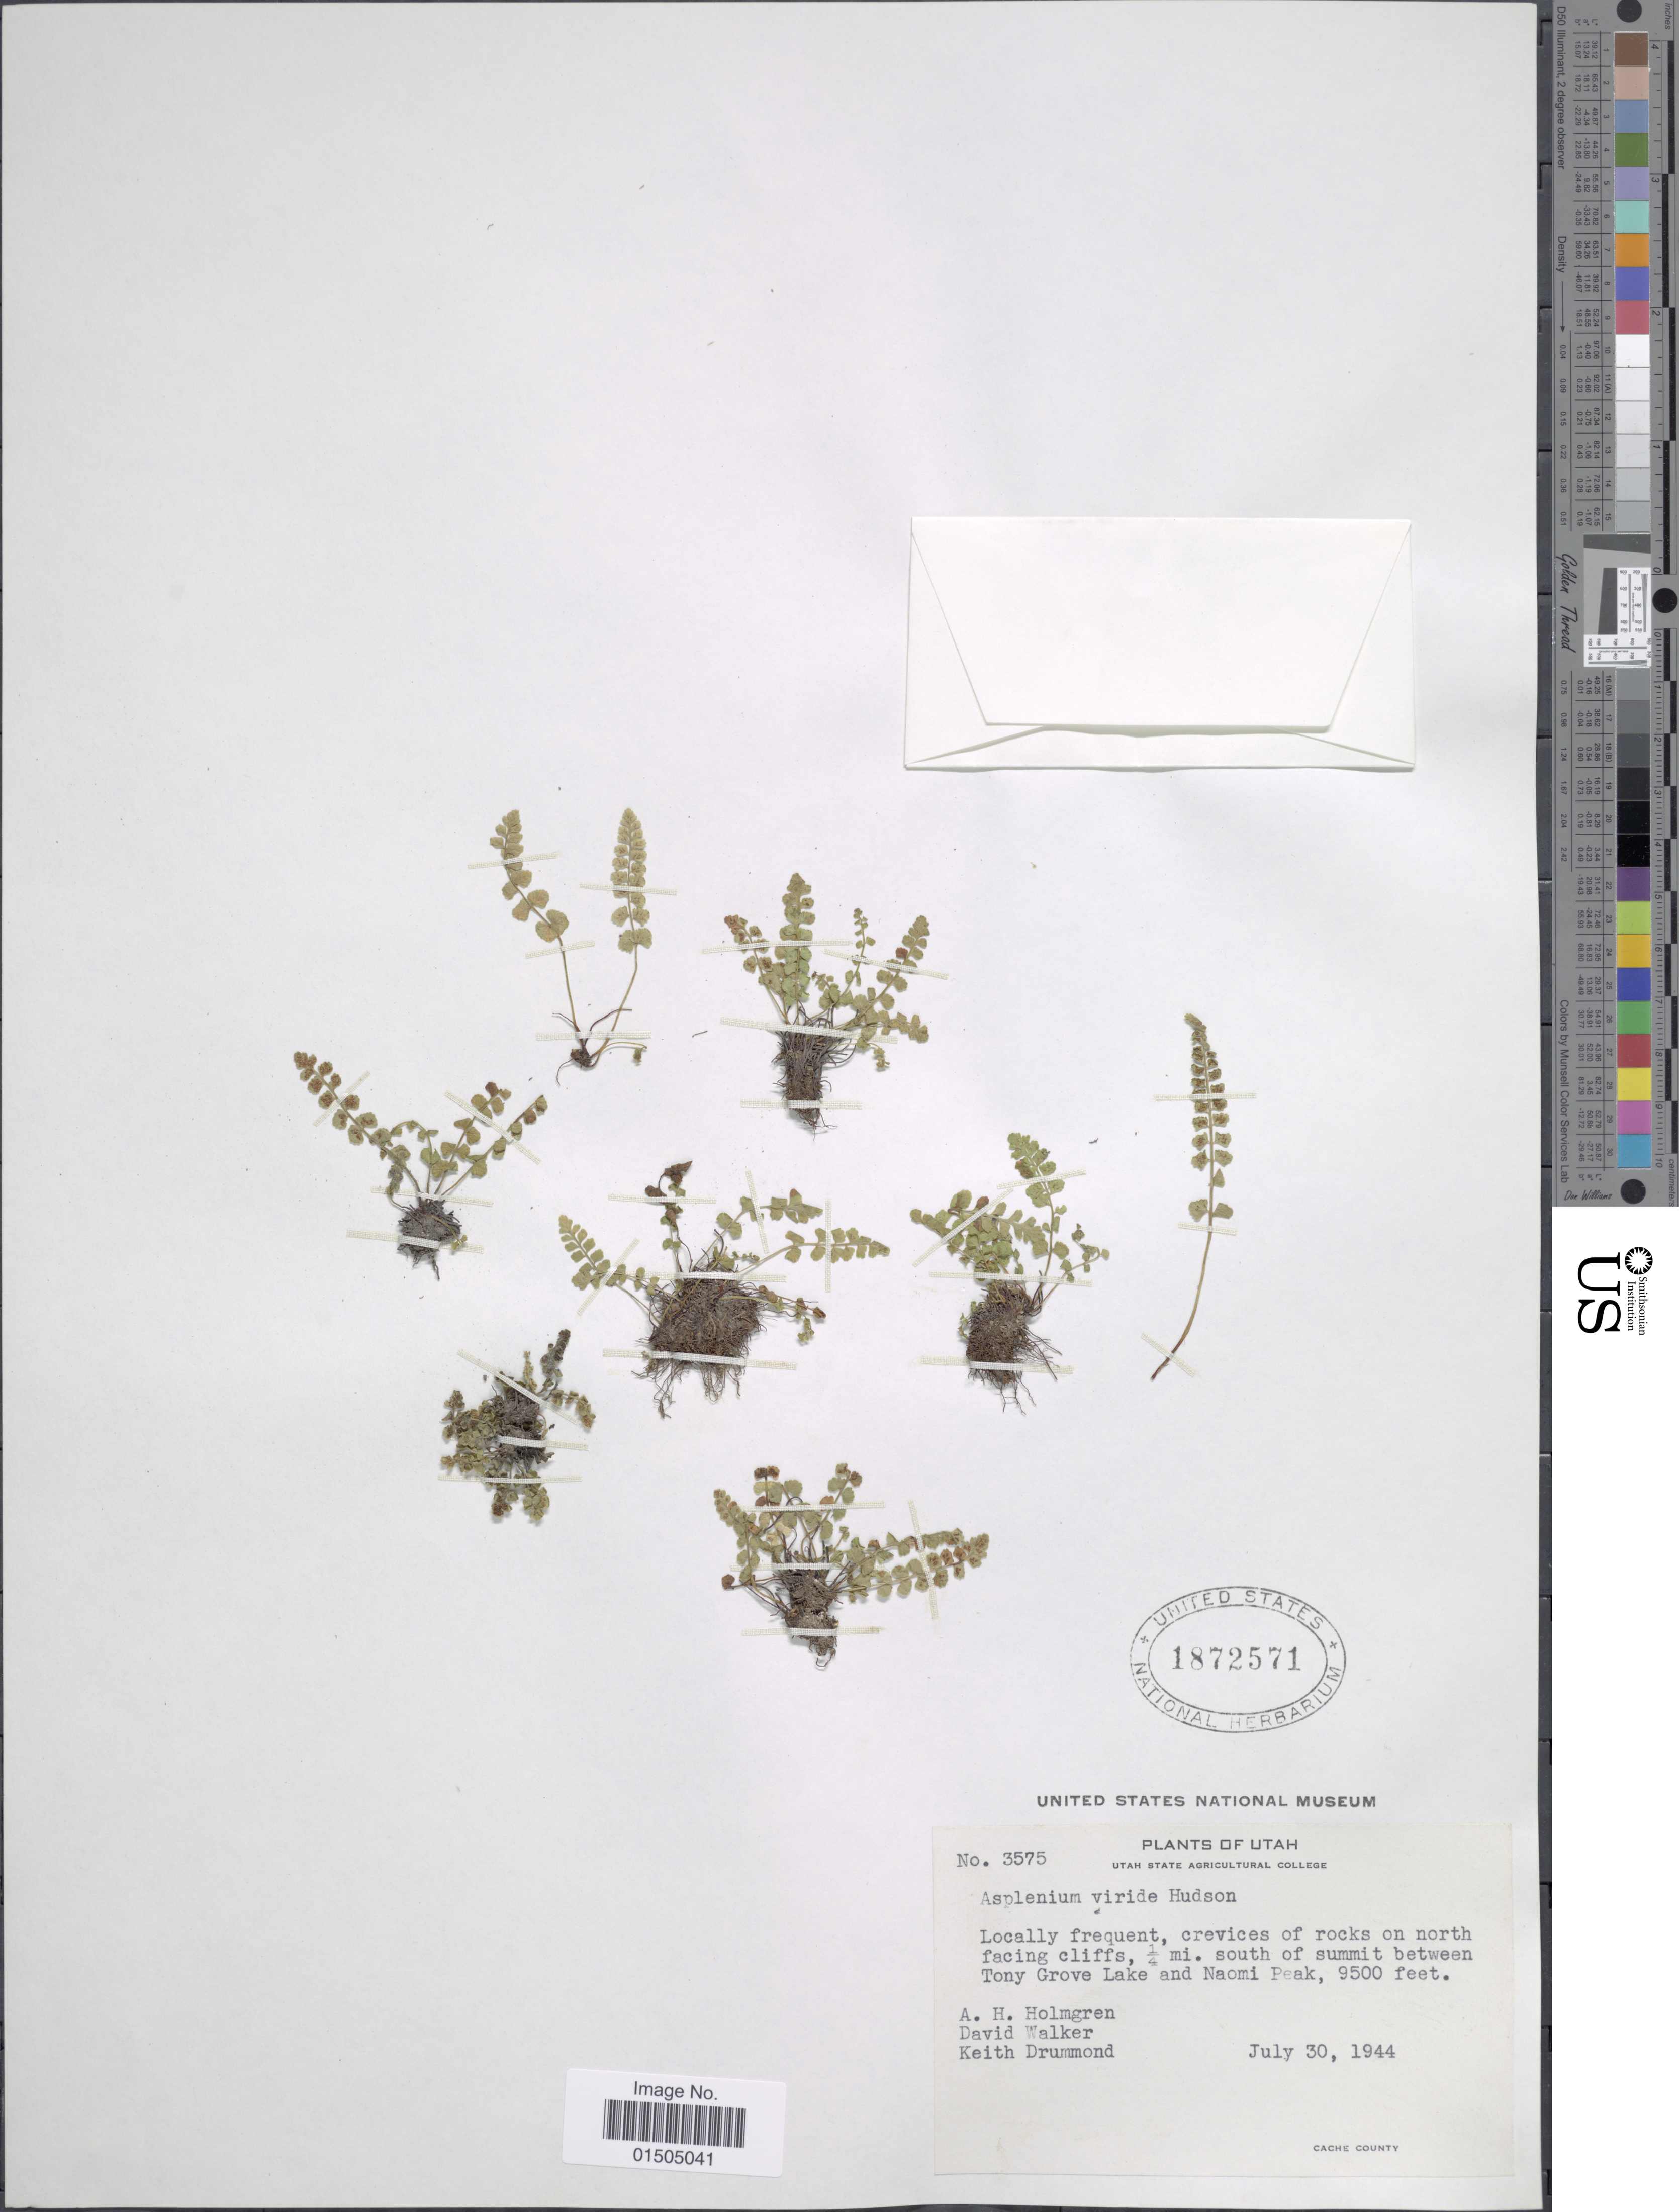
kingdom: Plantae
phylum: Tracheophyta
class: Polypodiopsida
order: Polypodiales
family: Aspleniaceae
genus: Asplenium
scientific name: Asplenium trichomanes-ramosum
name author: L.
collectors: A. H. Holmgren, D. Walker & K. Drummond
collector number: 3575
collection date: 1944-07-30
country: United States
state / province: Utah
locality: Locally frequent, crevices of rocks on north facing cliffs, ¼ mi. south of summit between Tony Grove Lake and Naomi Peak.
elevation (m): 2896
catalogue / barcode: US 1872571